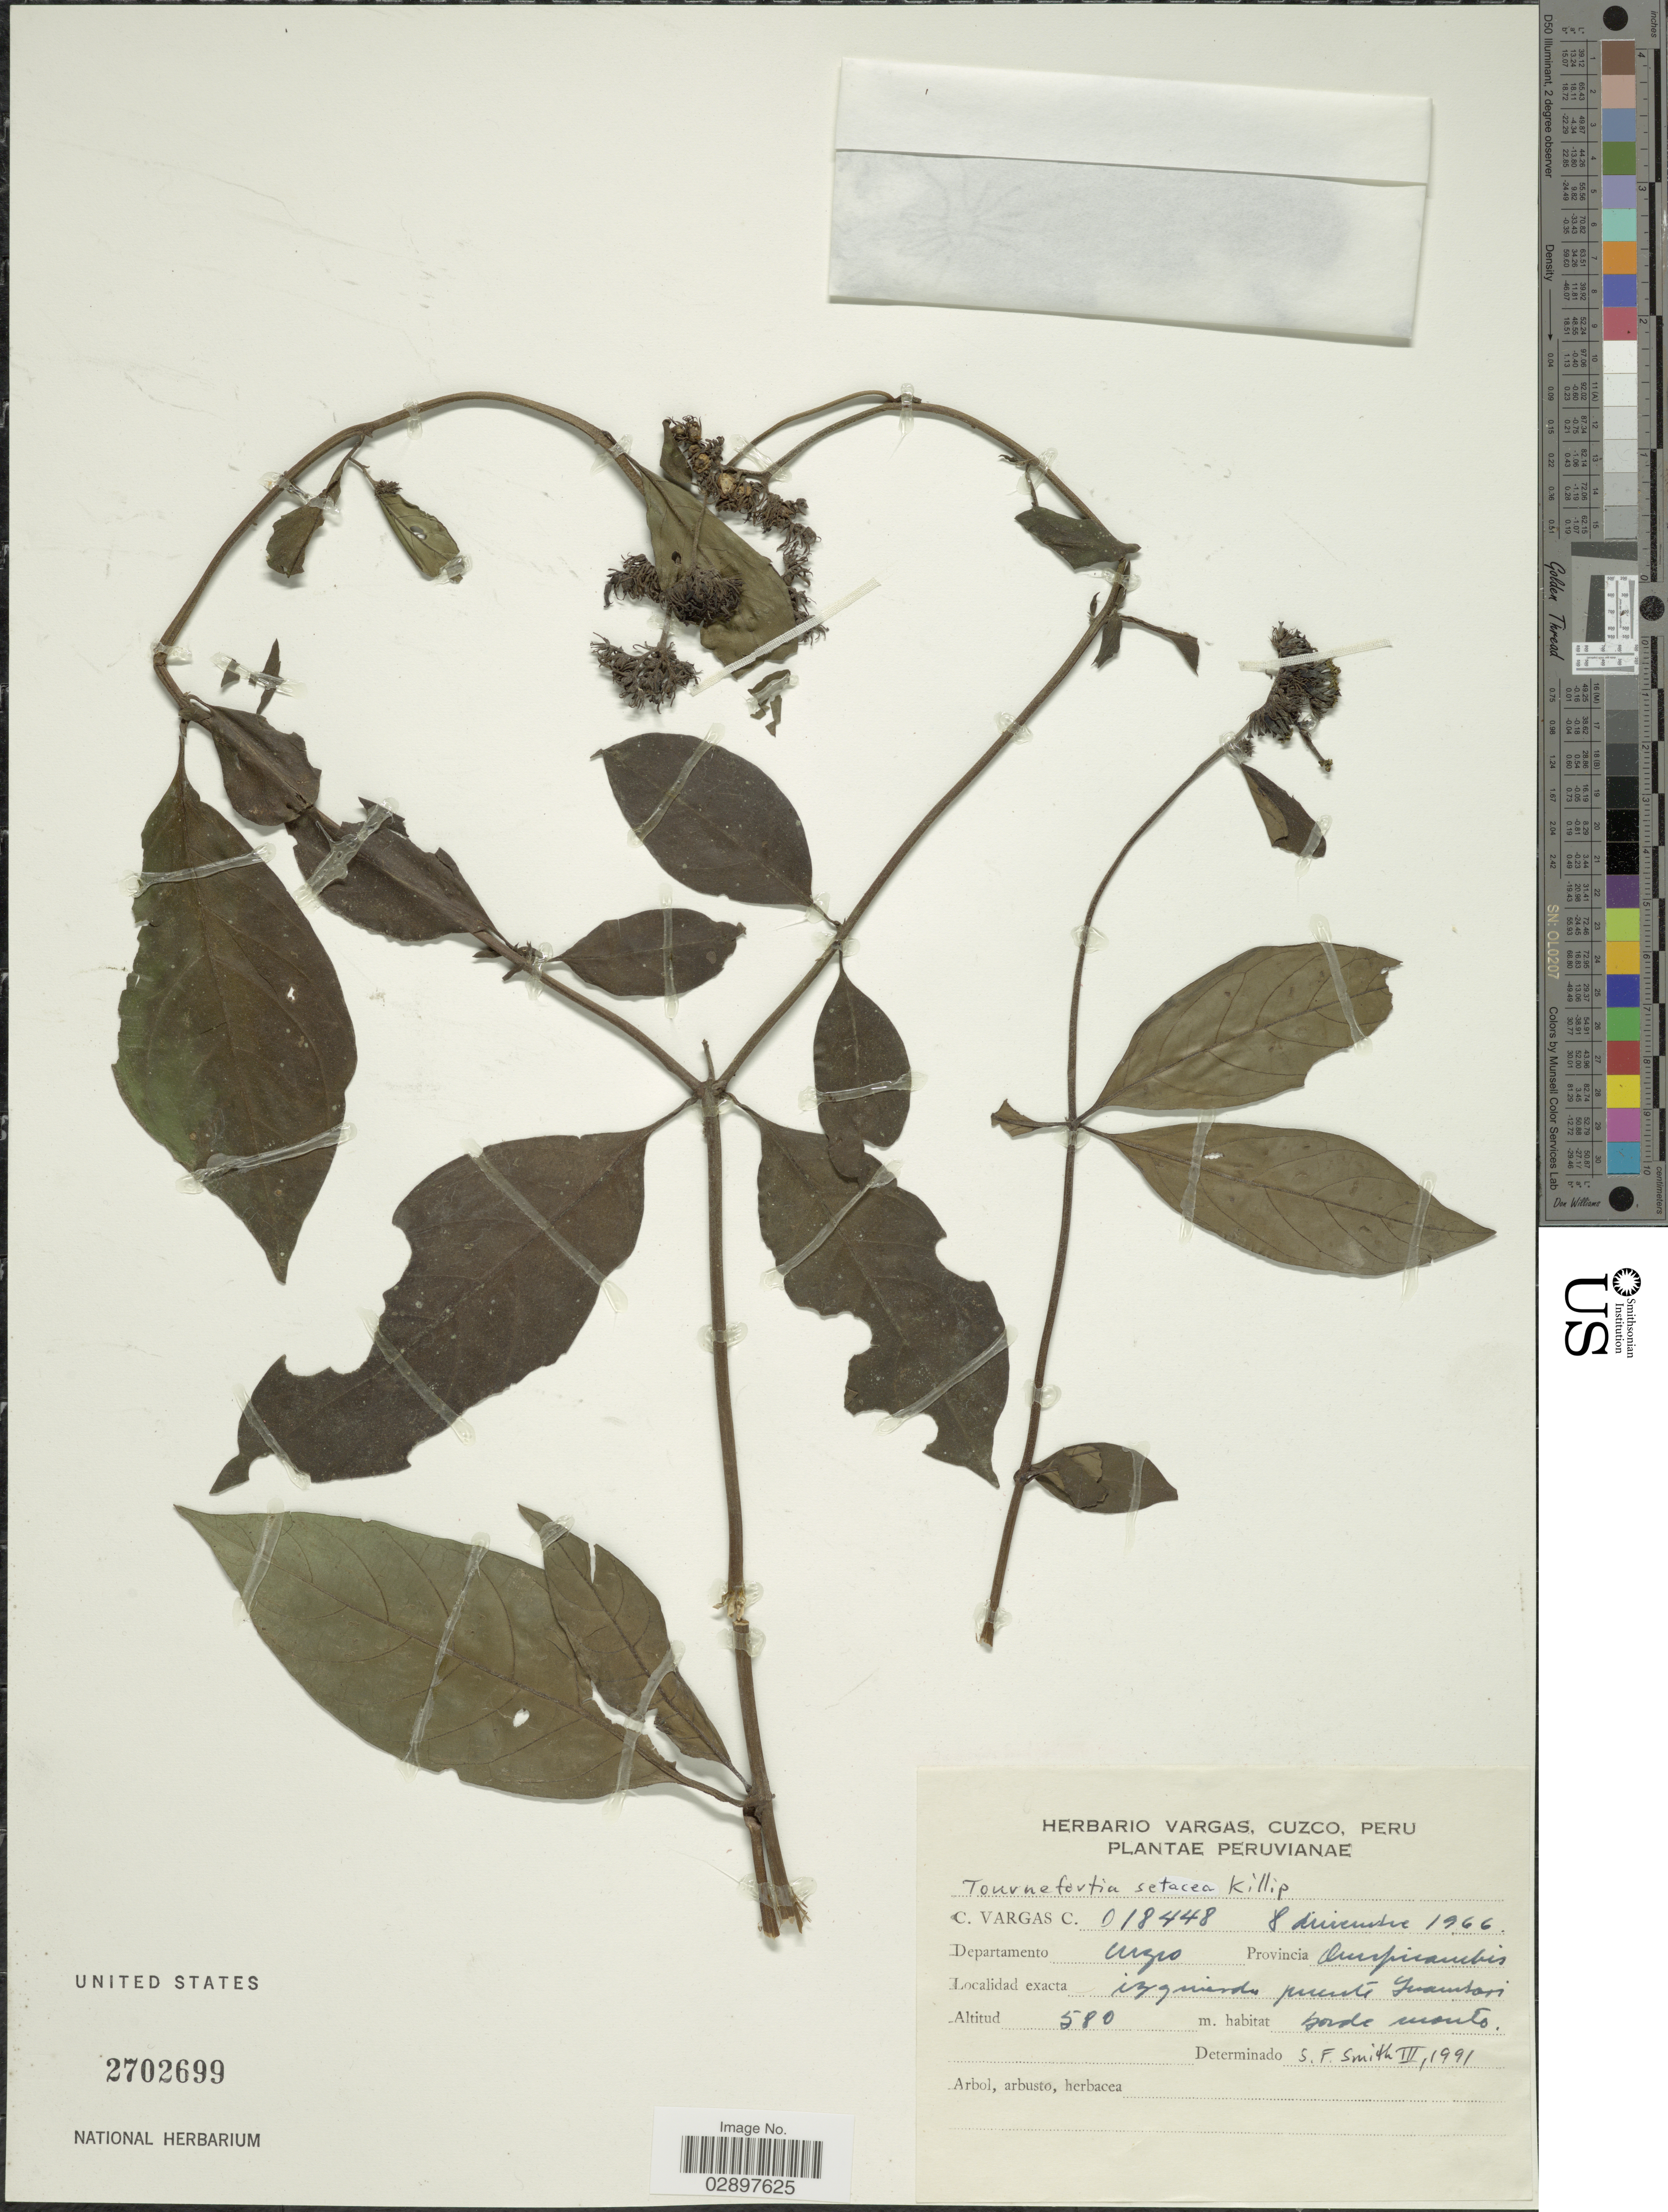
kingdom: Plantae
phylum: Tracheophyta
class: Magnoliopsida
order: Boraginales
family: Heliotropiaceae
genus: Tournefortia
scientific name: Tournefortia setacea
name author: Killip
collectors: C. Vargas Calderón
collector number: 018448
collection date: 1966-12-08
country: Peru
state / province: Cusco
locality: Departamento Cuzco. Provincia Quispicanchis. Izquierda puente Inambari.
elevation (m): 580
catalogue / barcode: US 2702699